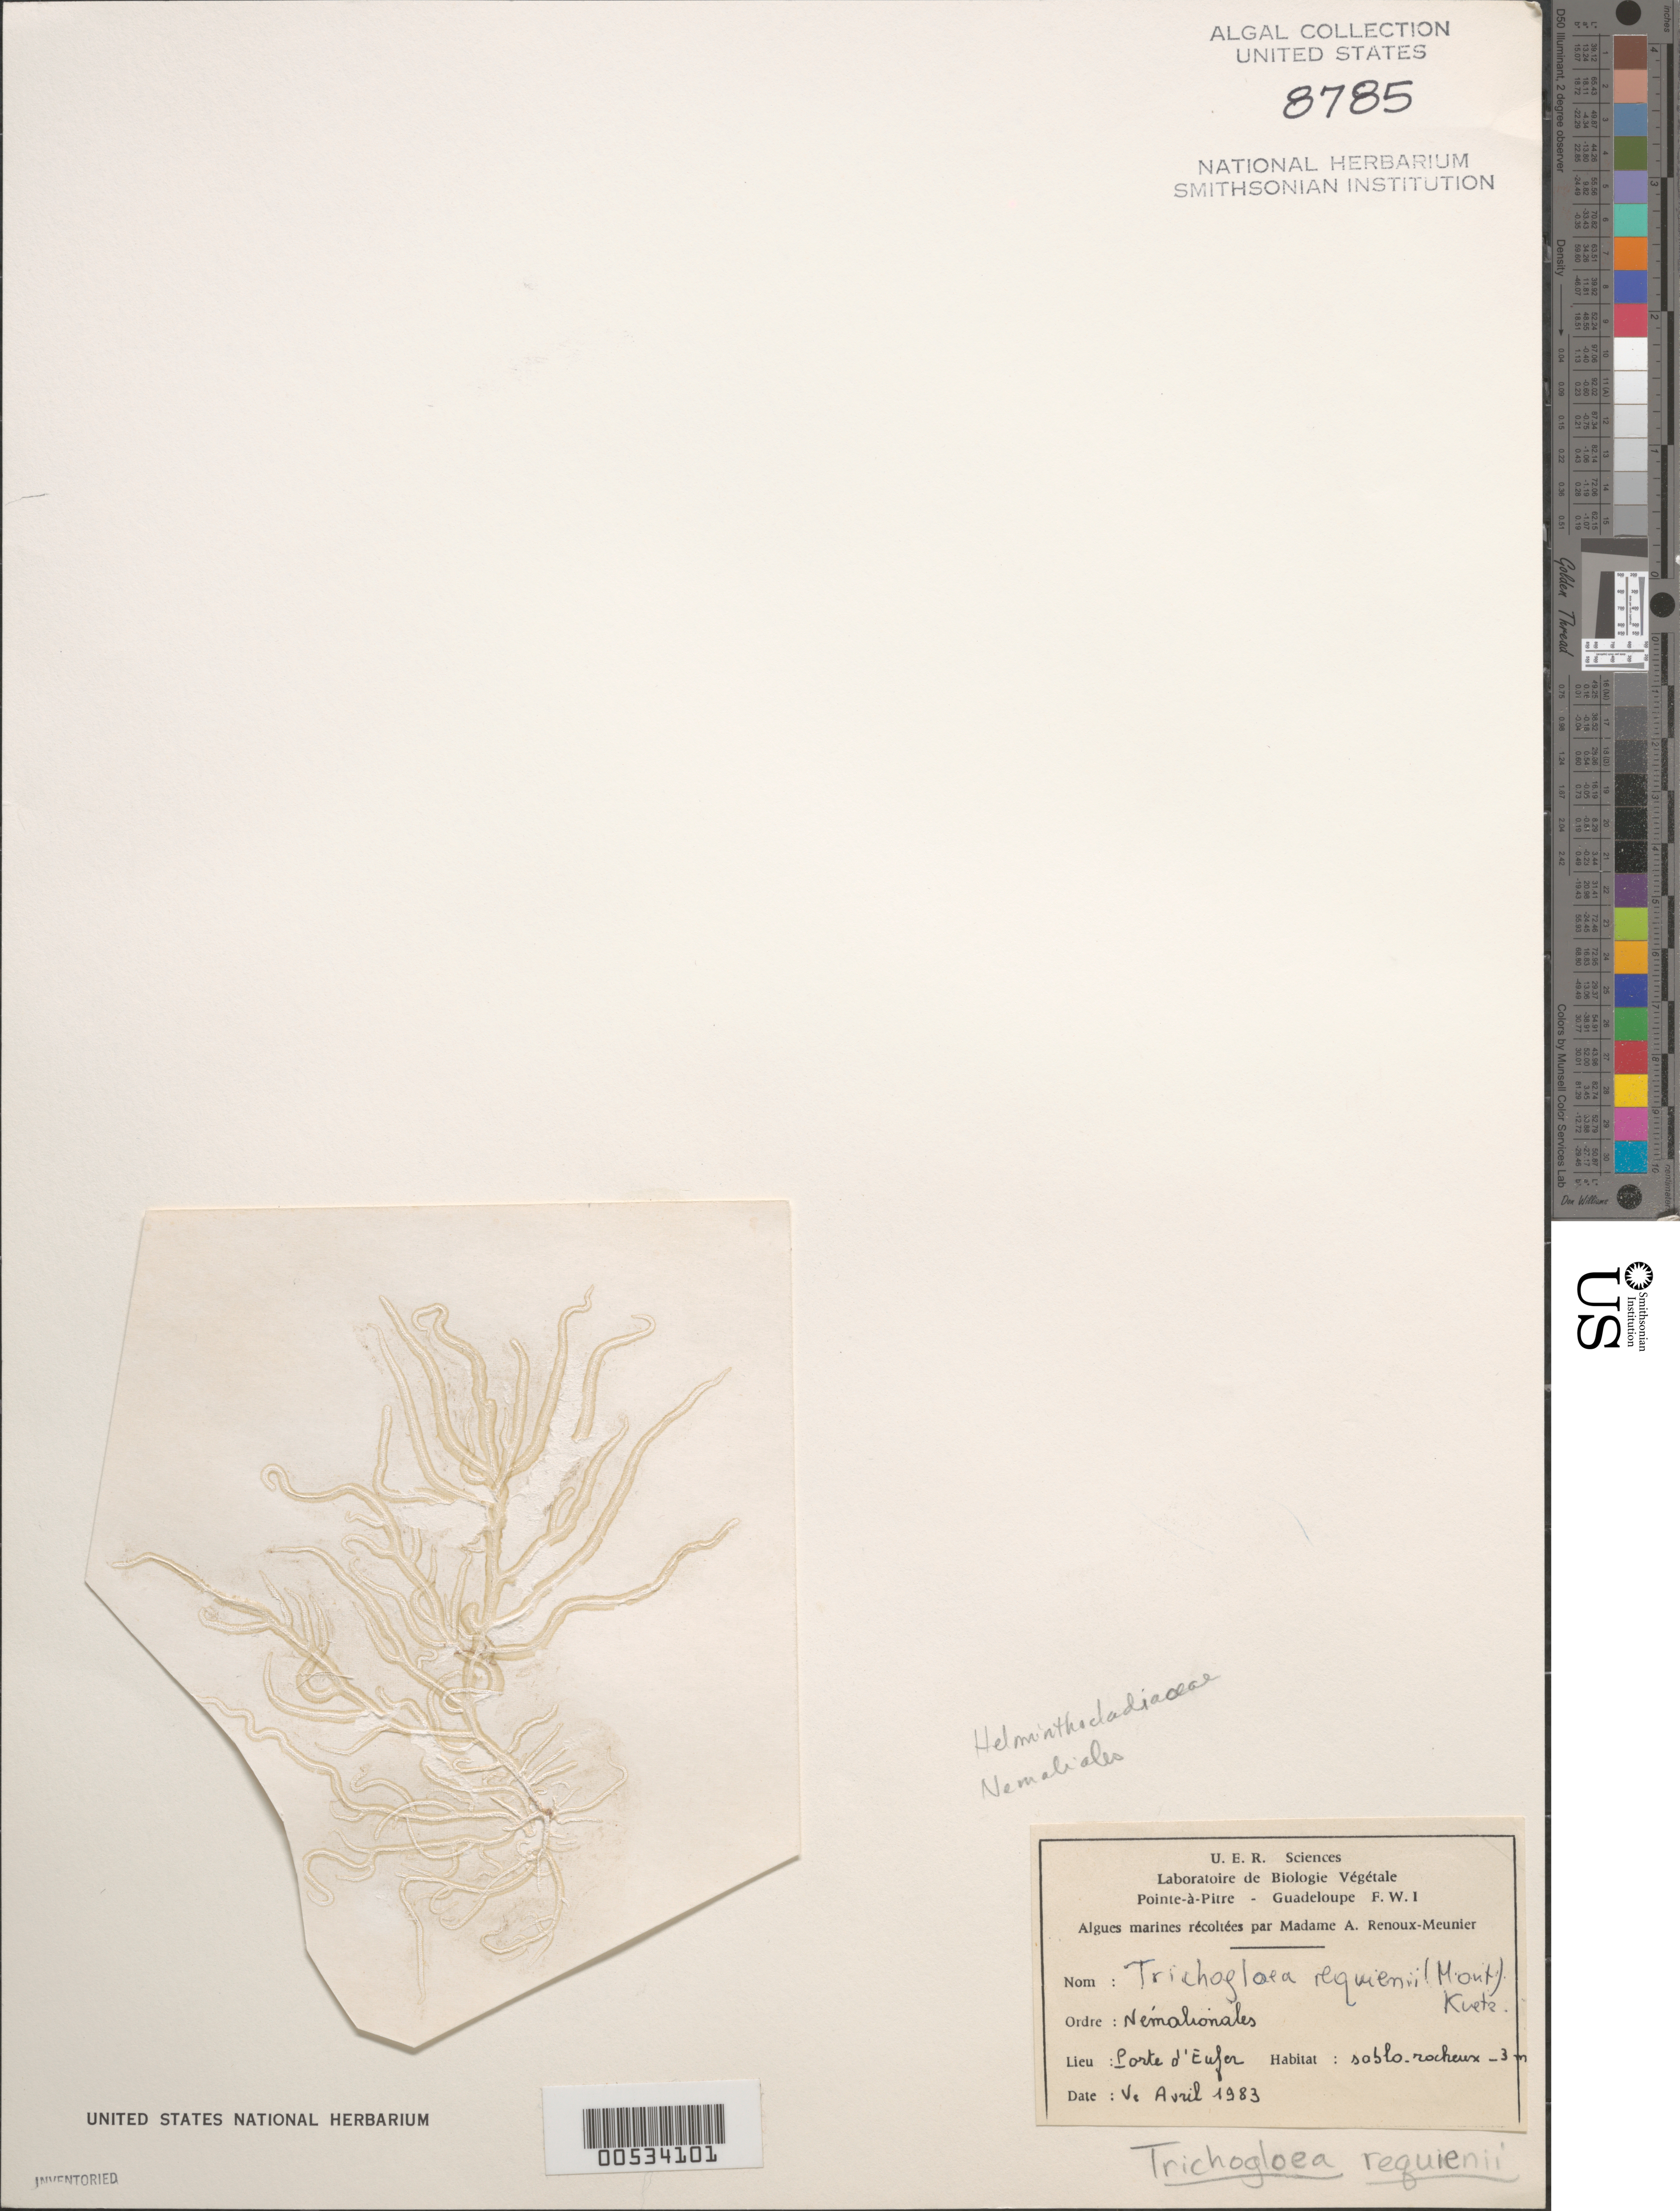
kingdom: Plantae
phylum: Rhodophyta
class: Florideophyceae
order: Nemaliales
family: Liagoraceae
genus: Trichogloea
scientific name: Trichogloea requienii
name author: (Mont.) Kütz.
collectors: A. Renoux-Meunier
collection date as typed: Apr 1983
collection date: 1983-04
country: Guadeloupe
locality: Porte d'Eufer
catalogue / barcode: US 8785